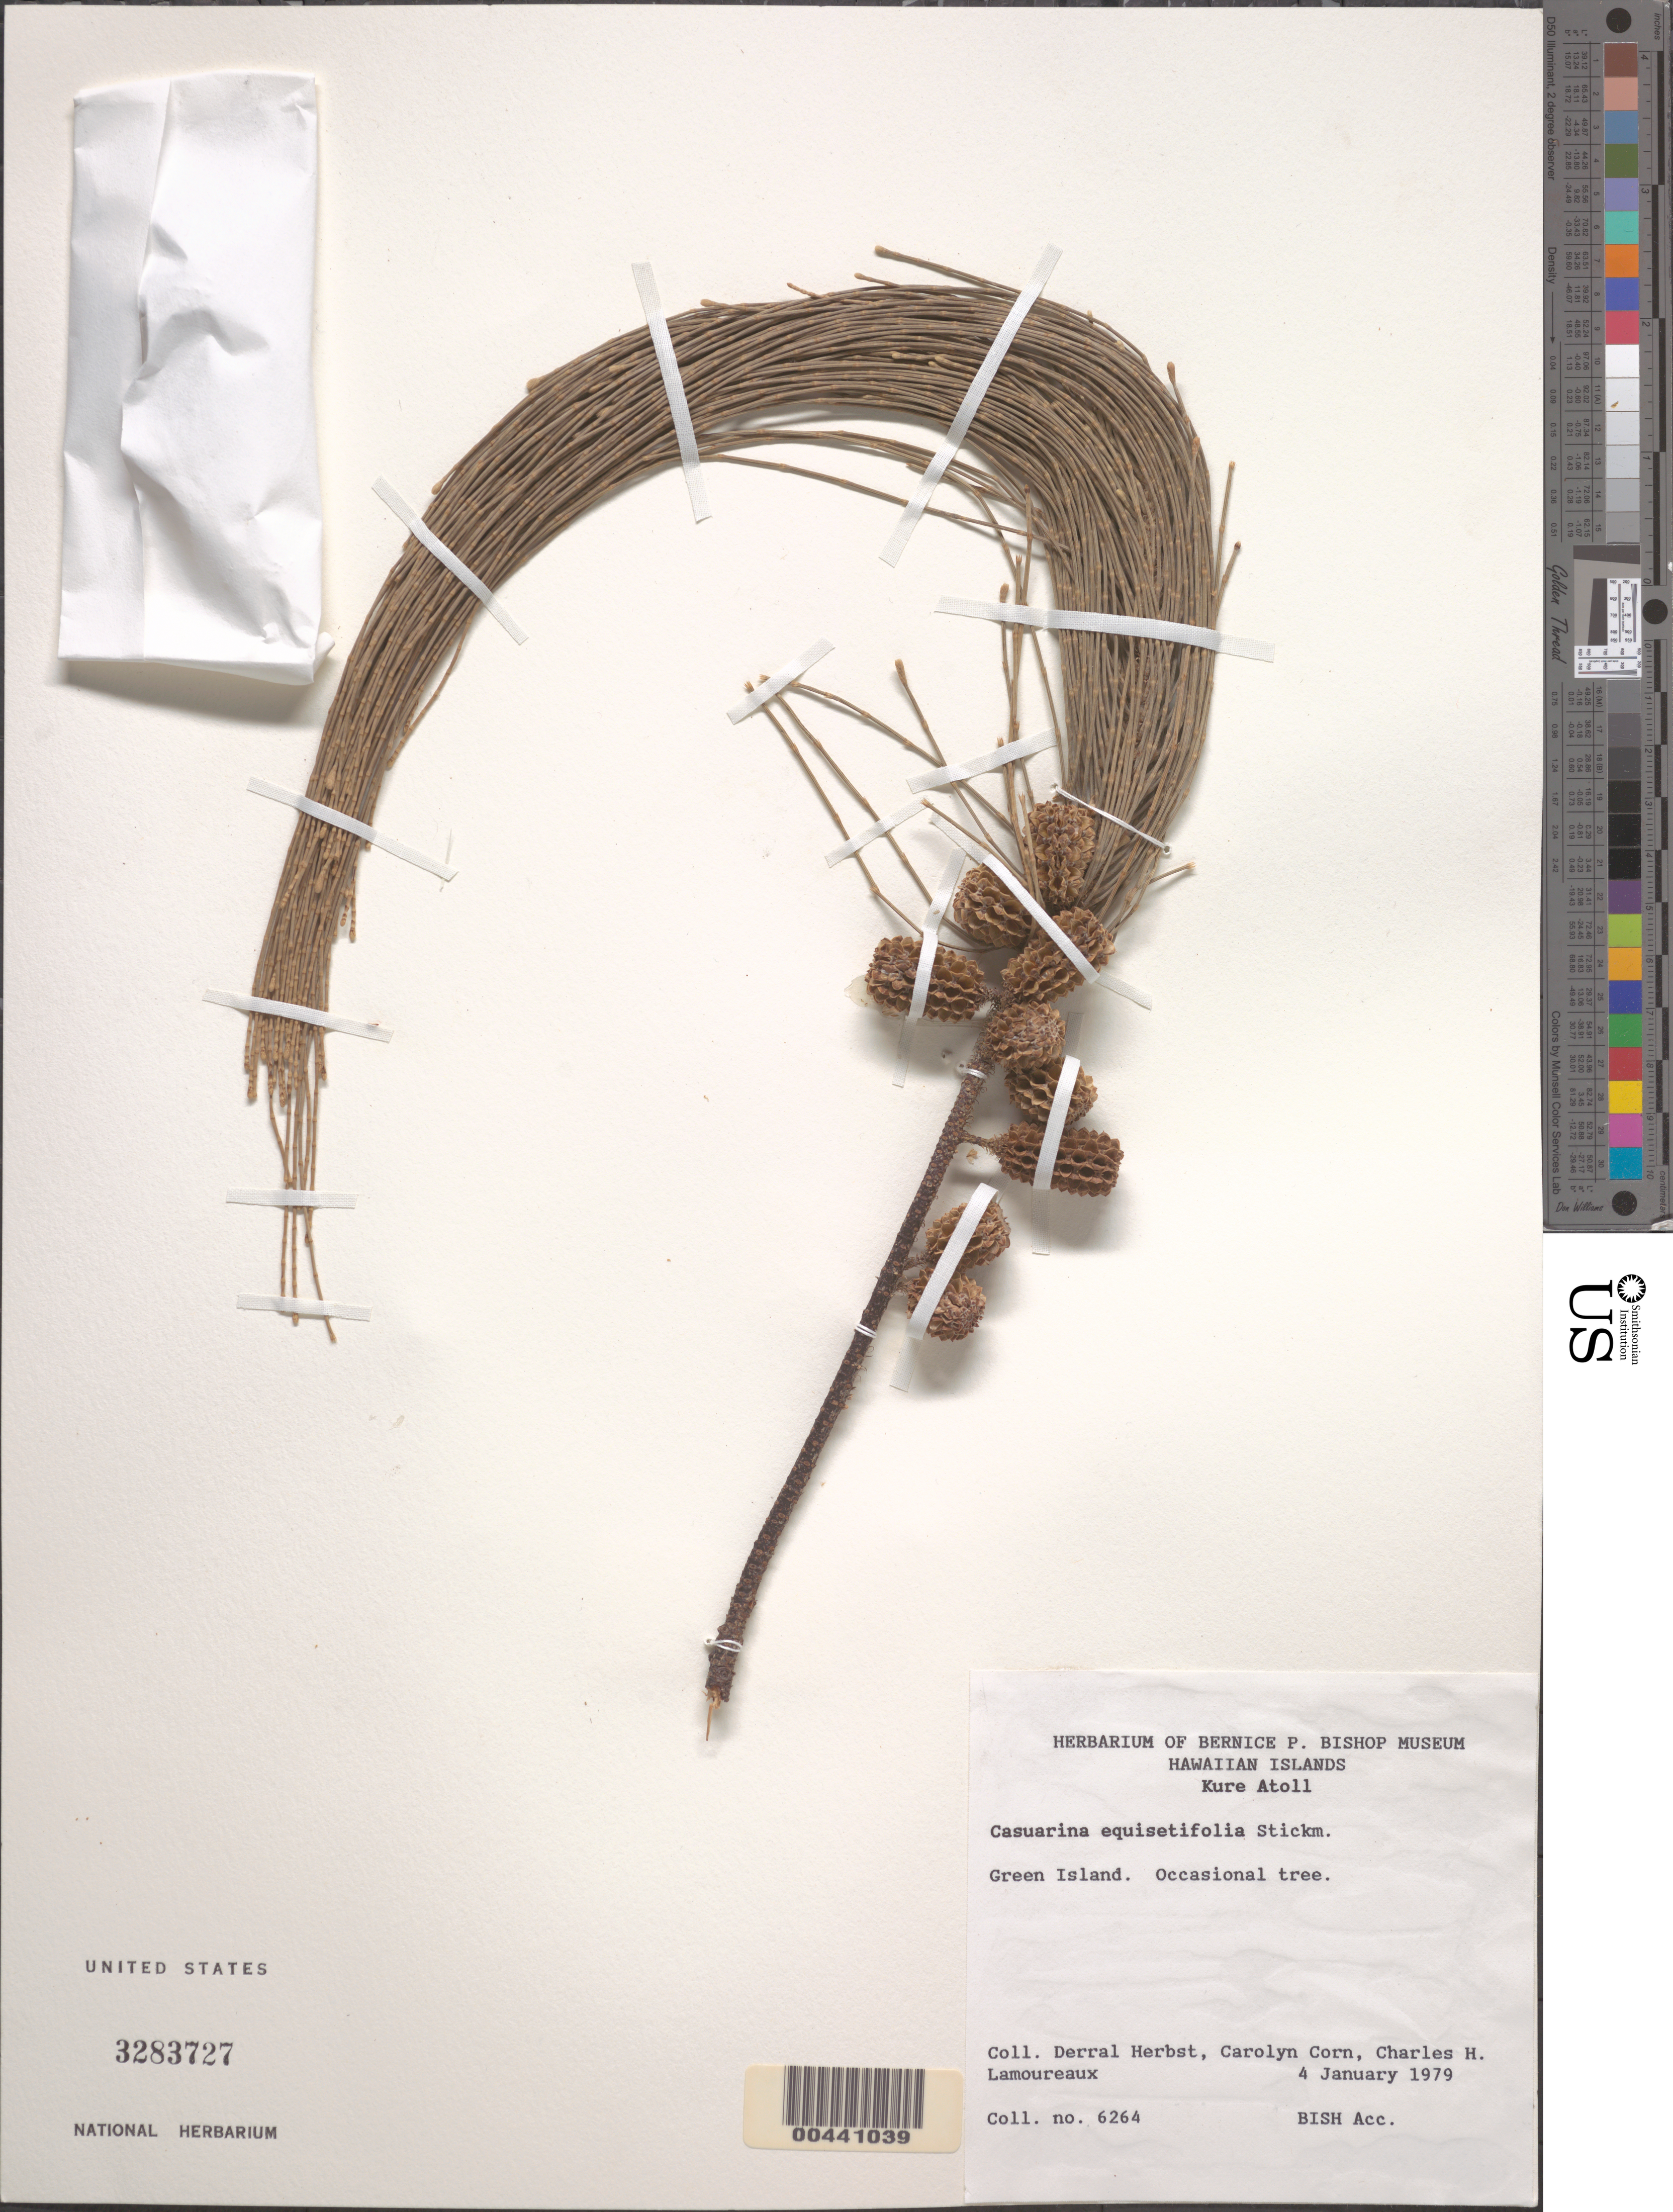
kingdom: Plantae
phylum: Tracheophyta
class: Magnoliopsida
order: Fagales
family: Casuarinaceae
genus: Casuarina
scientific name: Casuarina equisetifolia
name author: L.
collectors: D. R. Herbst, C. Corn & C. Lamoureaux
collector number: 6264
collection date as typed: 4 Jan 1979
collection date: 1979-01-04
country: United States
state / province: Hawaii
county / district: Honolulu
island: Kure Atoll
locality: Green Islet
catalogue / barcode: US 3283727